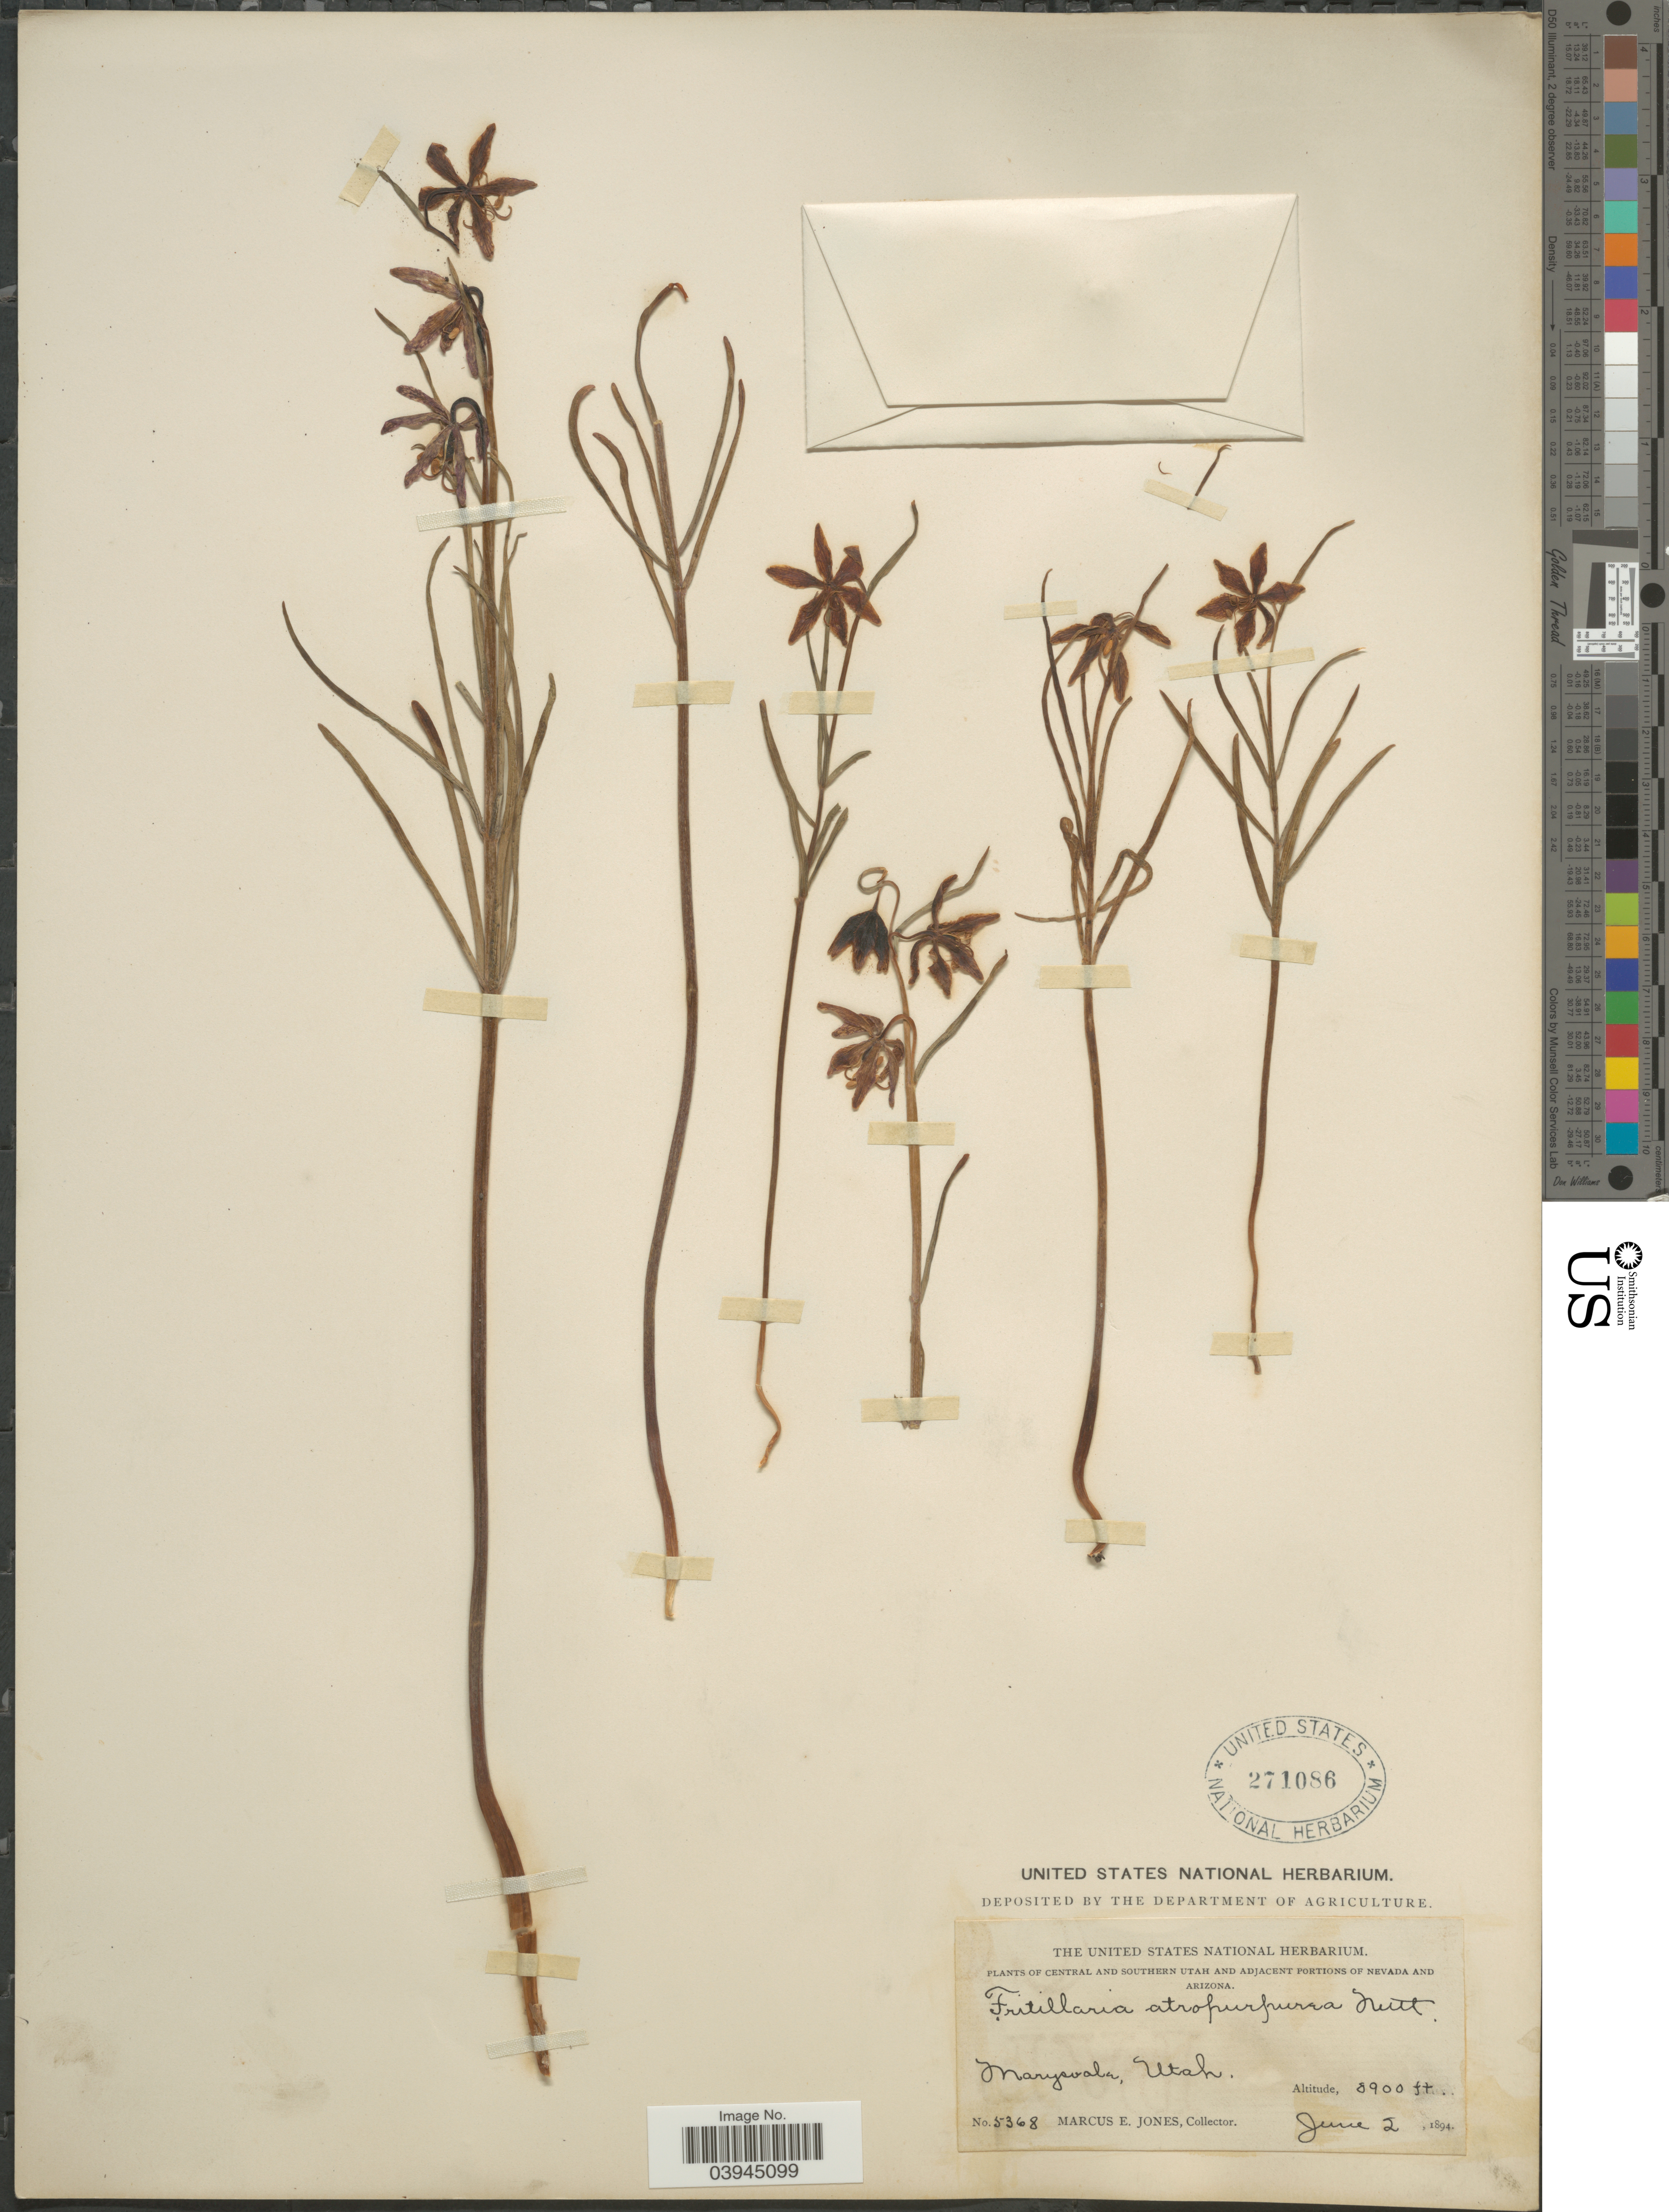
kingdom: Plantae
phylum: Tracheophyta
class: Liliopsida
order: Liliales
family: Liliaceae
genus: Fritillaria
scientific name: Fritillaria atropurpurea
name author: Nutt.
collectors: M. E. Jones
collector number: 5368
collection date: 1894-06-02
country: United States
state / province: Utah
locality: Central and southern Utah. Marysvale.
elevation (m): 2713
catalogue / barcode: US 271086